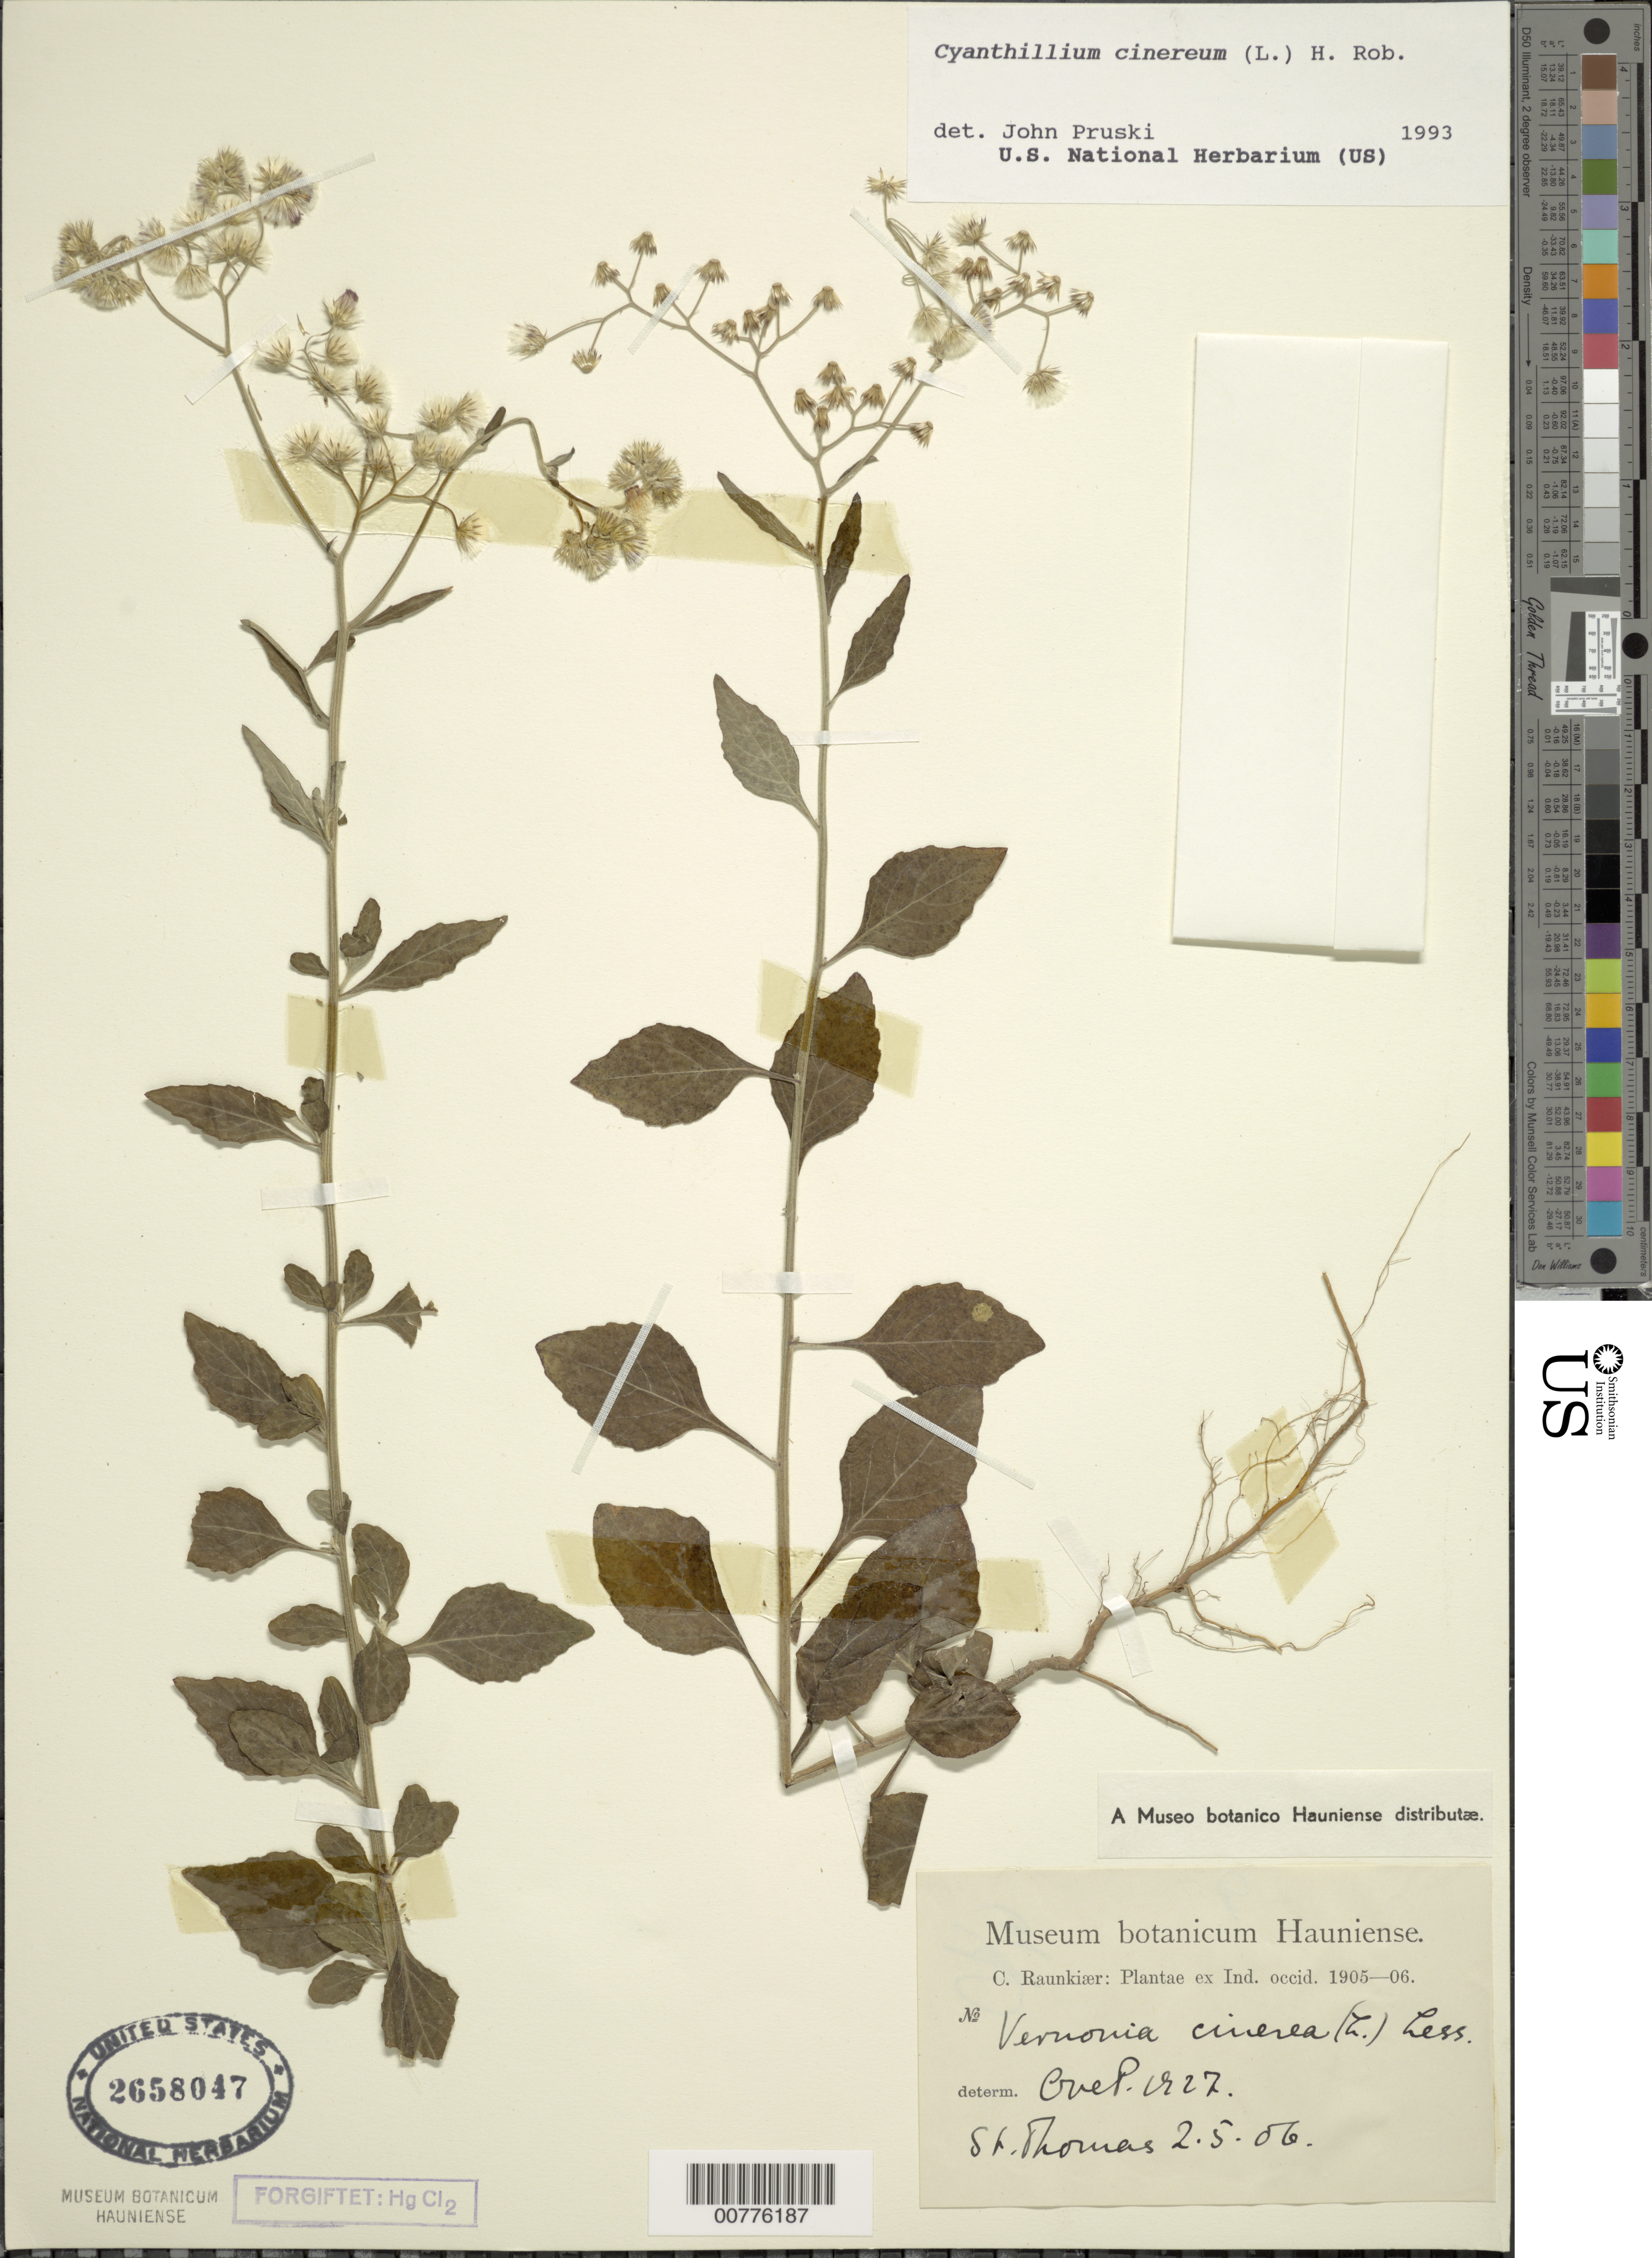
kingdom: Plantae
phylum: Tracheophyta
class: Magnoliopsida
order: Asterales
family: Asteraceae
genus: Cyanthillium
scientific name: Cyanthillium cinereum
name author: (L.) H. Rob.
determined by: Pruski, J. F.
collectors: C. Raunkiær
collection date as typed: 02 May 1906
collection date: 1906-05-02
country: U.S. Virgin Islands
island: St. Thomas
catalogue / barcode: US 2658047